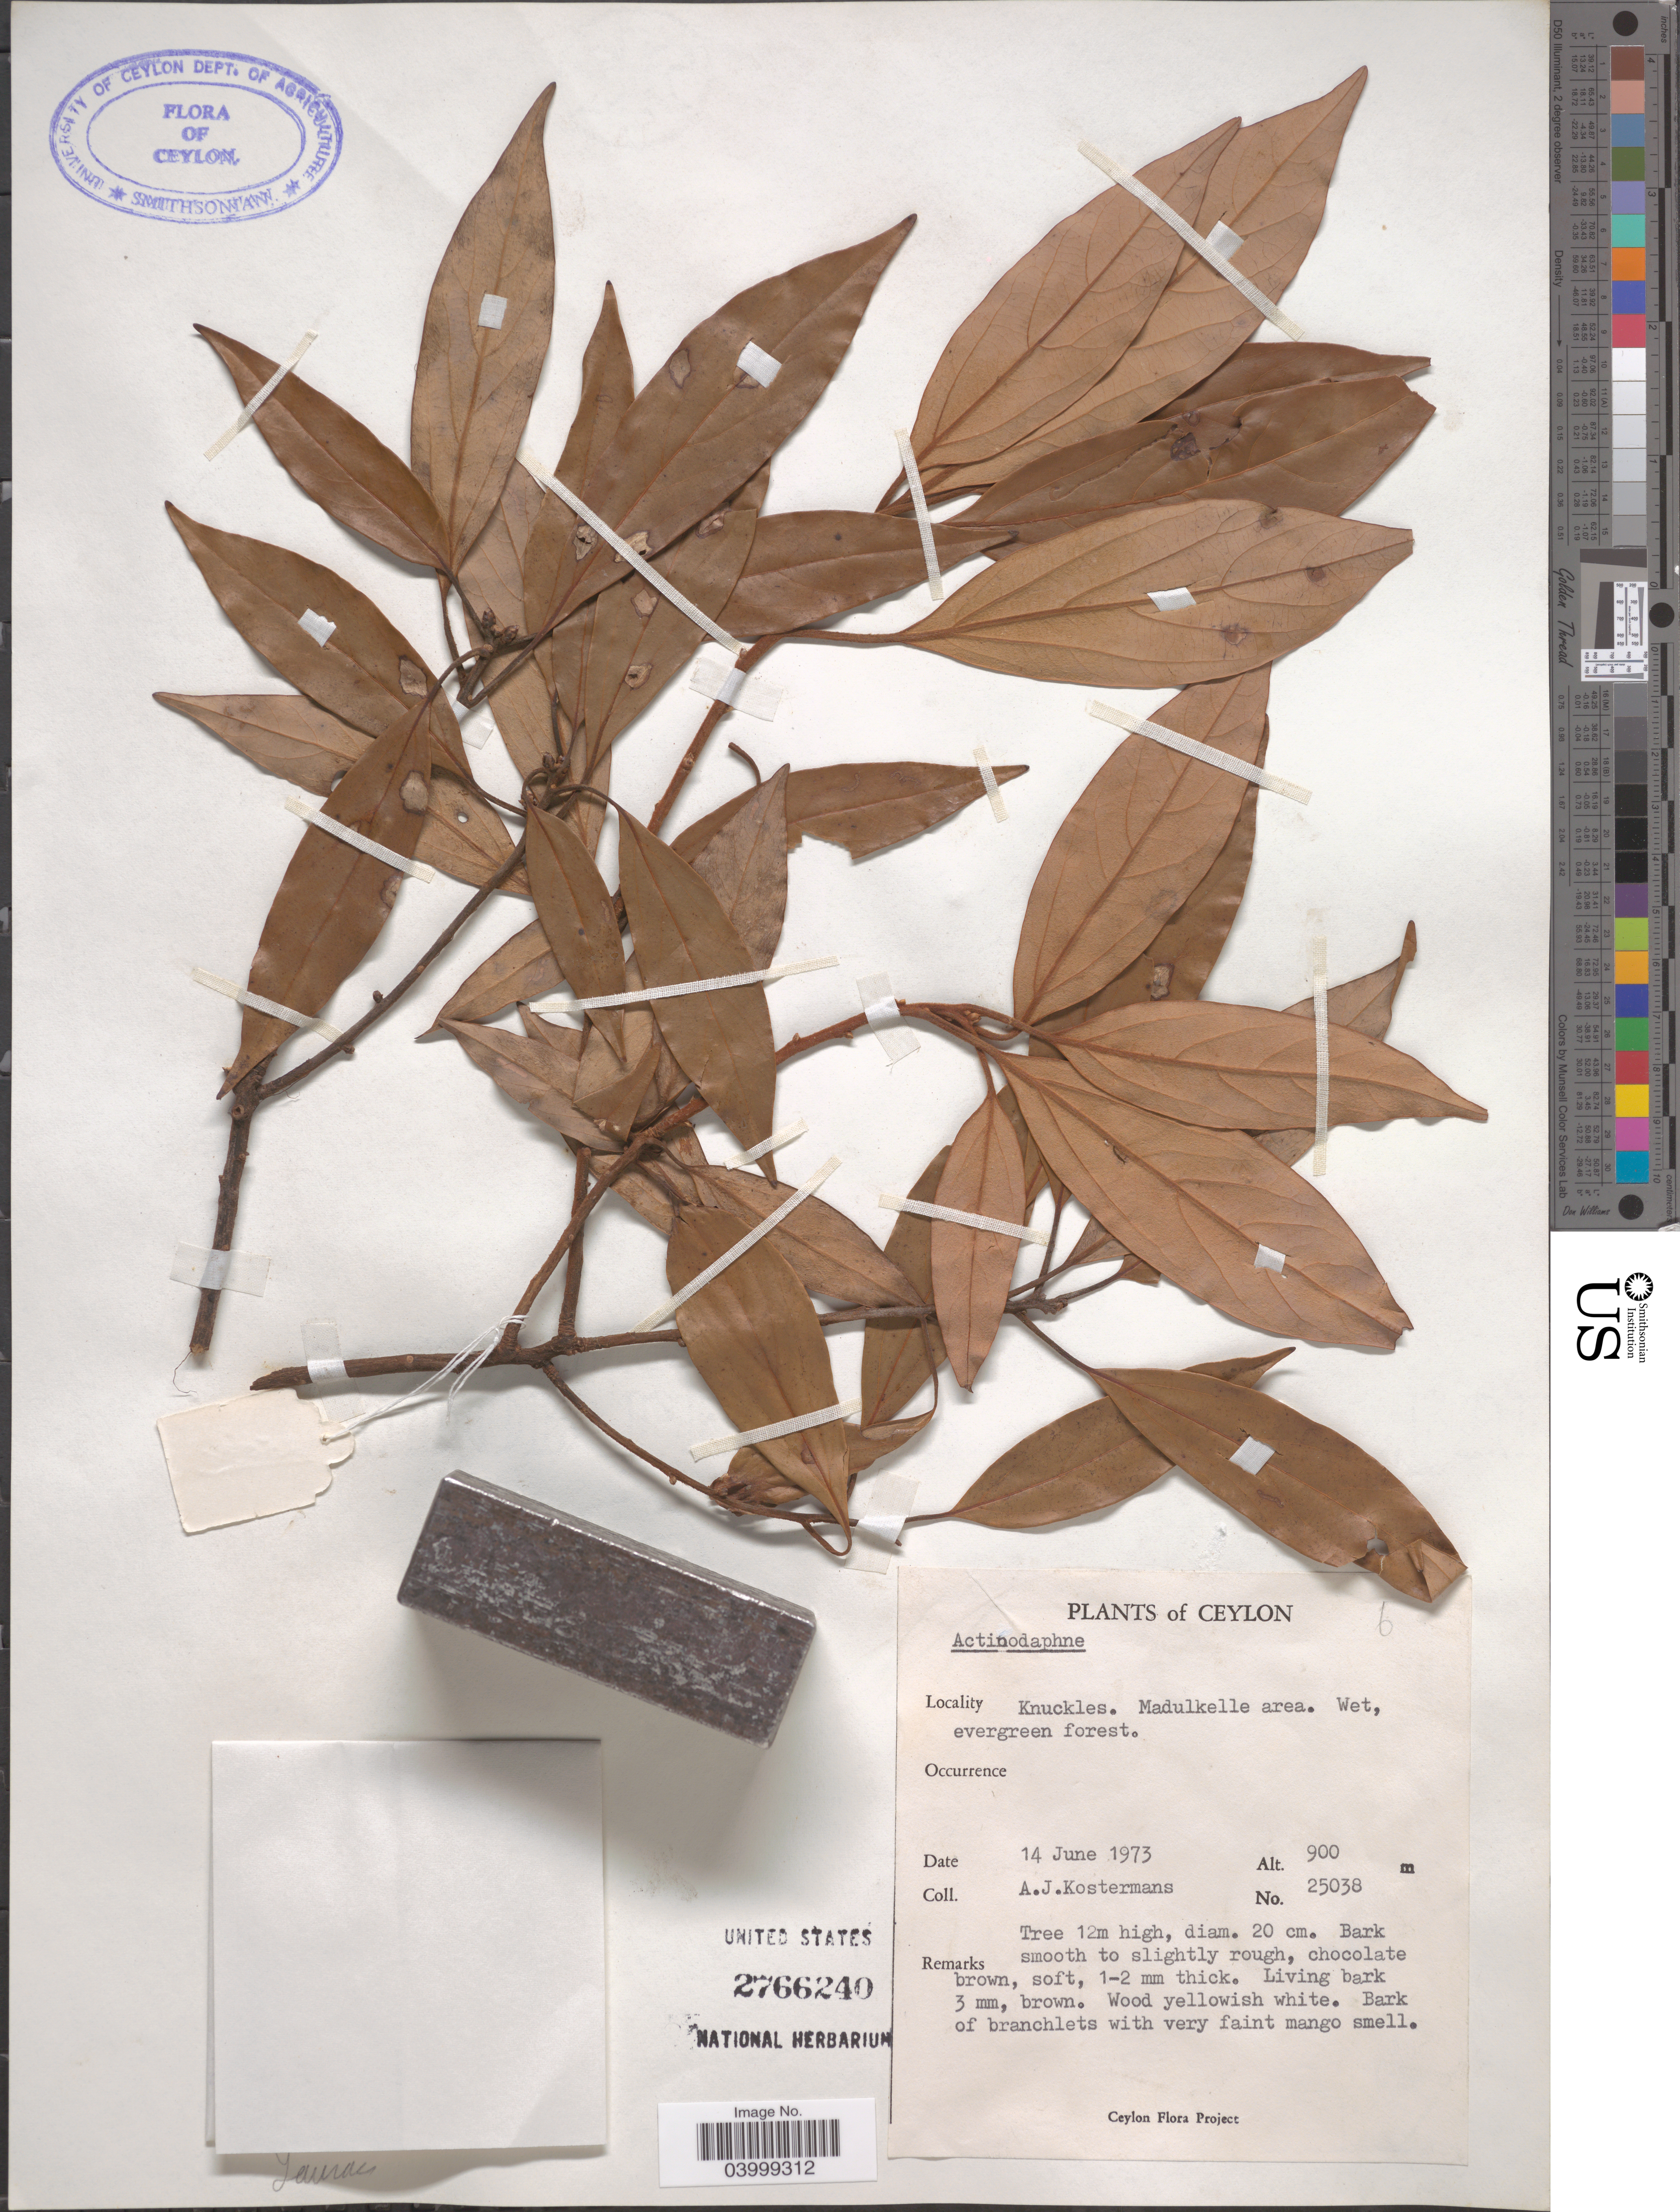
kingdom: Plantae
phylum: Tracheophyta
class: Magnoliopsida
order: Laurales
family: Lauraceae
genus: Actinodaphne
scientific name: Actinodaphne sp.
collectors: A. J. G. Kostermans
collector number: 25038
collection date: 1973-06-14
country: Sri Lanka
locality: Ceylon. Knuckles. Madulkelle area.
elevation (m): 900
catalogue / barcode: US 2766240